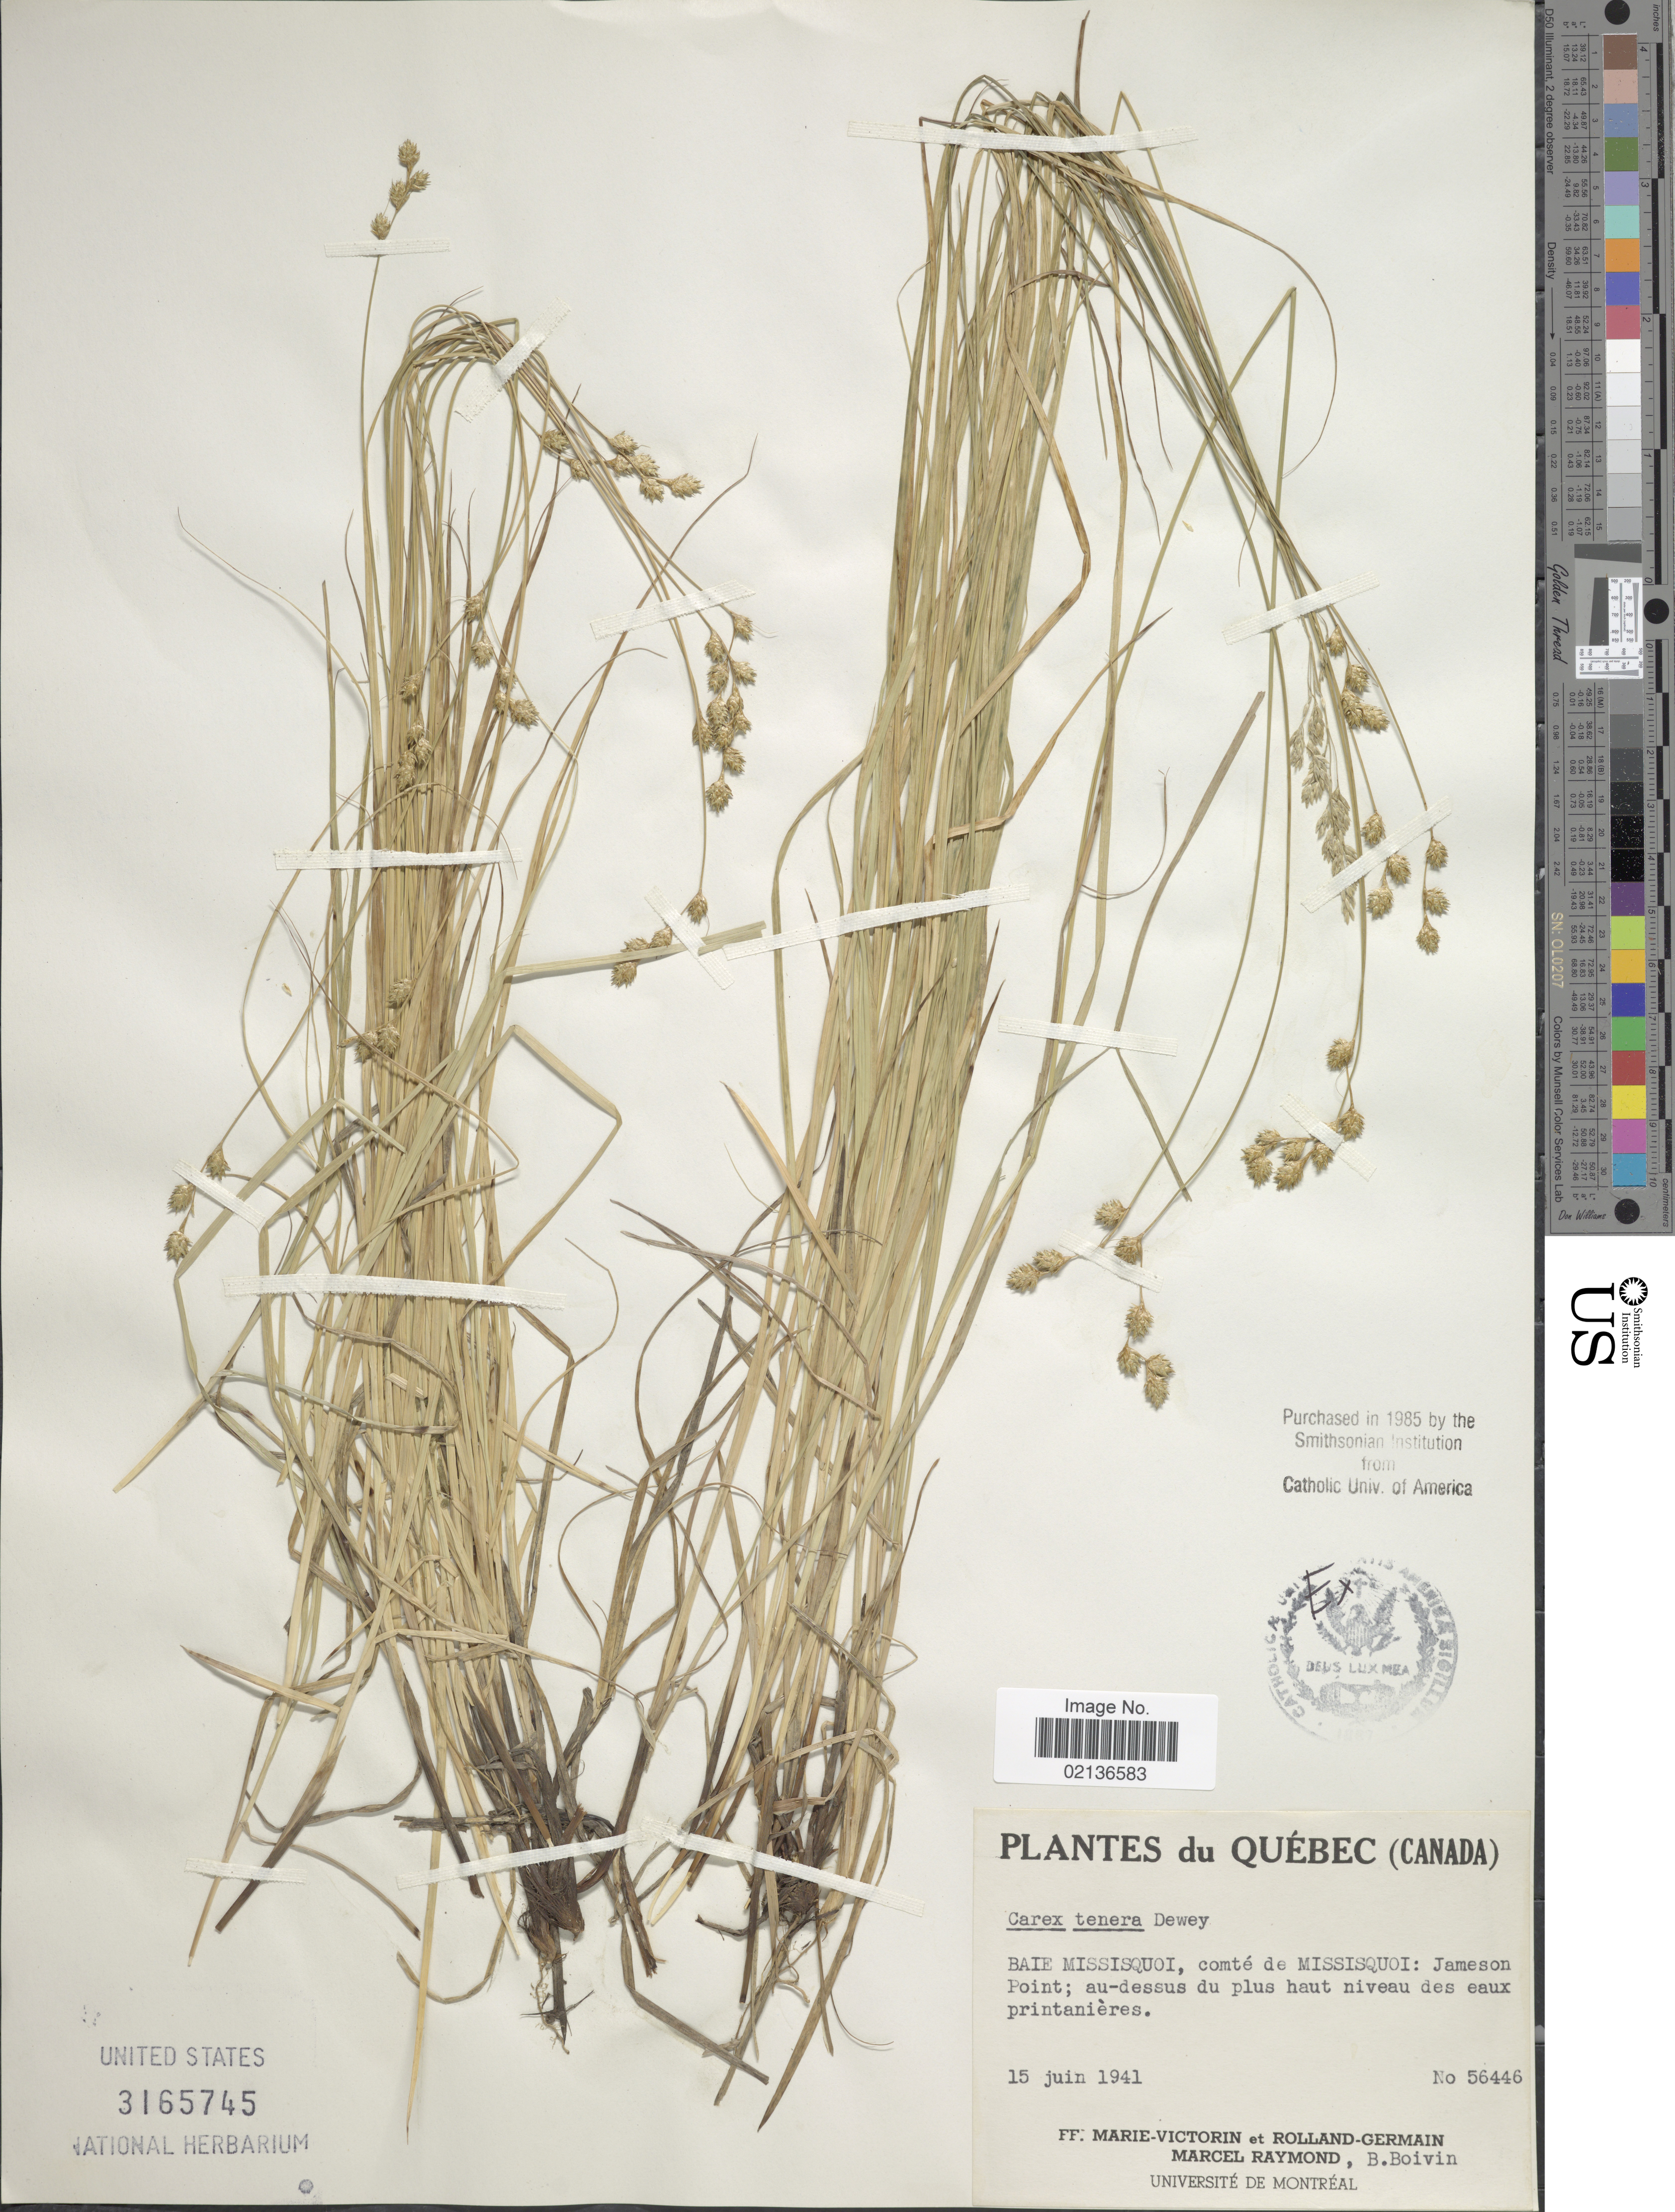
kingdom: Plantae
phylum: Tracheophyta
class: Liliopsida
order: Poales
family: Cyperaceae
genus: Carex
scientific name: Carex tenera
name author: Dewey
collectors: F. Marie-Victorin, Rolland-Germain, M. Raymond & J. R. B. Boivin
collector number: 56446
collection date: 1941-06-15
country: Canada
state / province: Quebec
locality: Baie Missisquoi, comte de Missisquoi: Jameson Point, au-dessus du plus haut niveau des eaux printanieres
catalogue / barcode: US 3165745